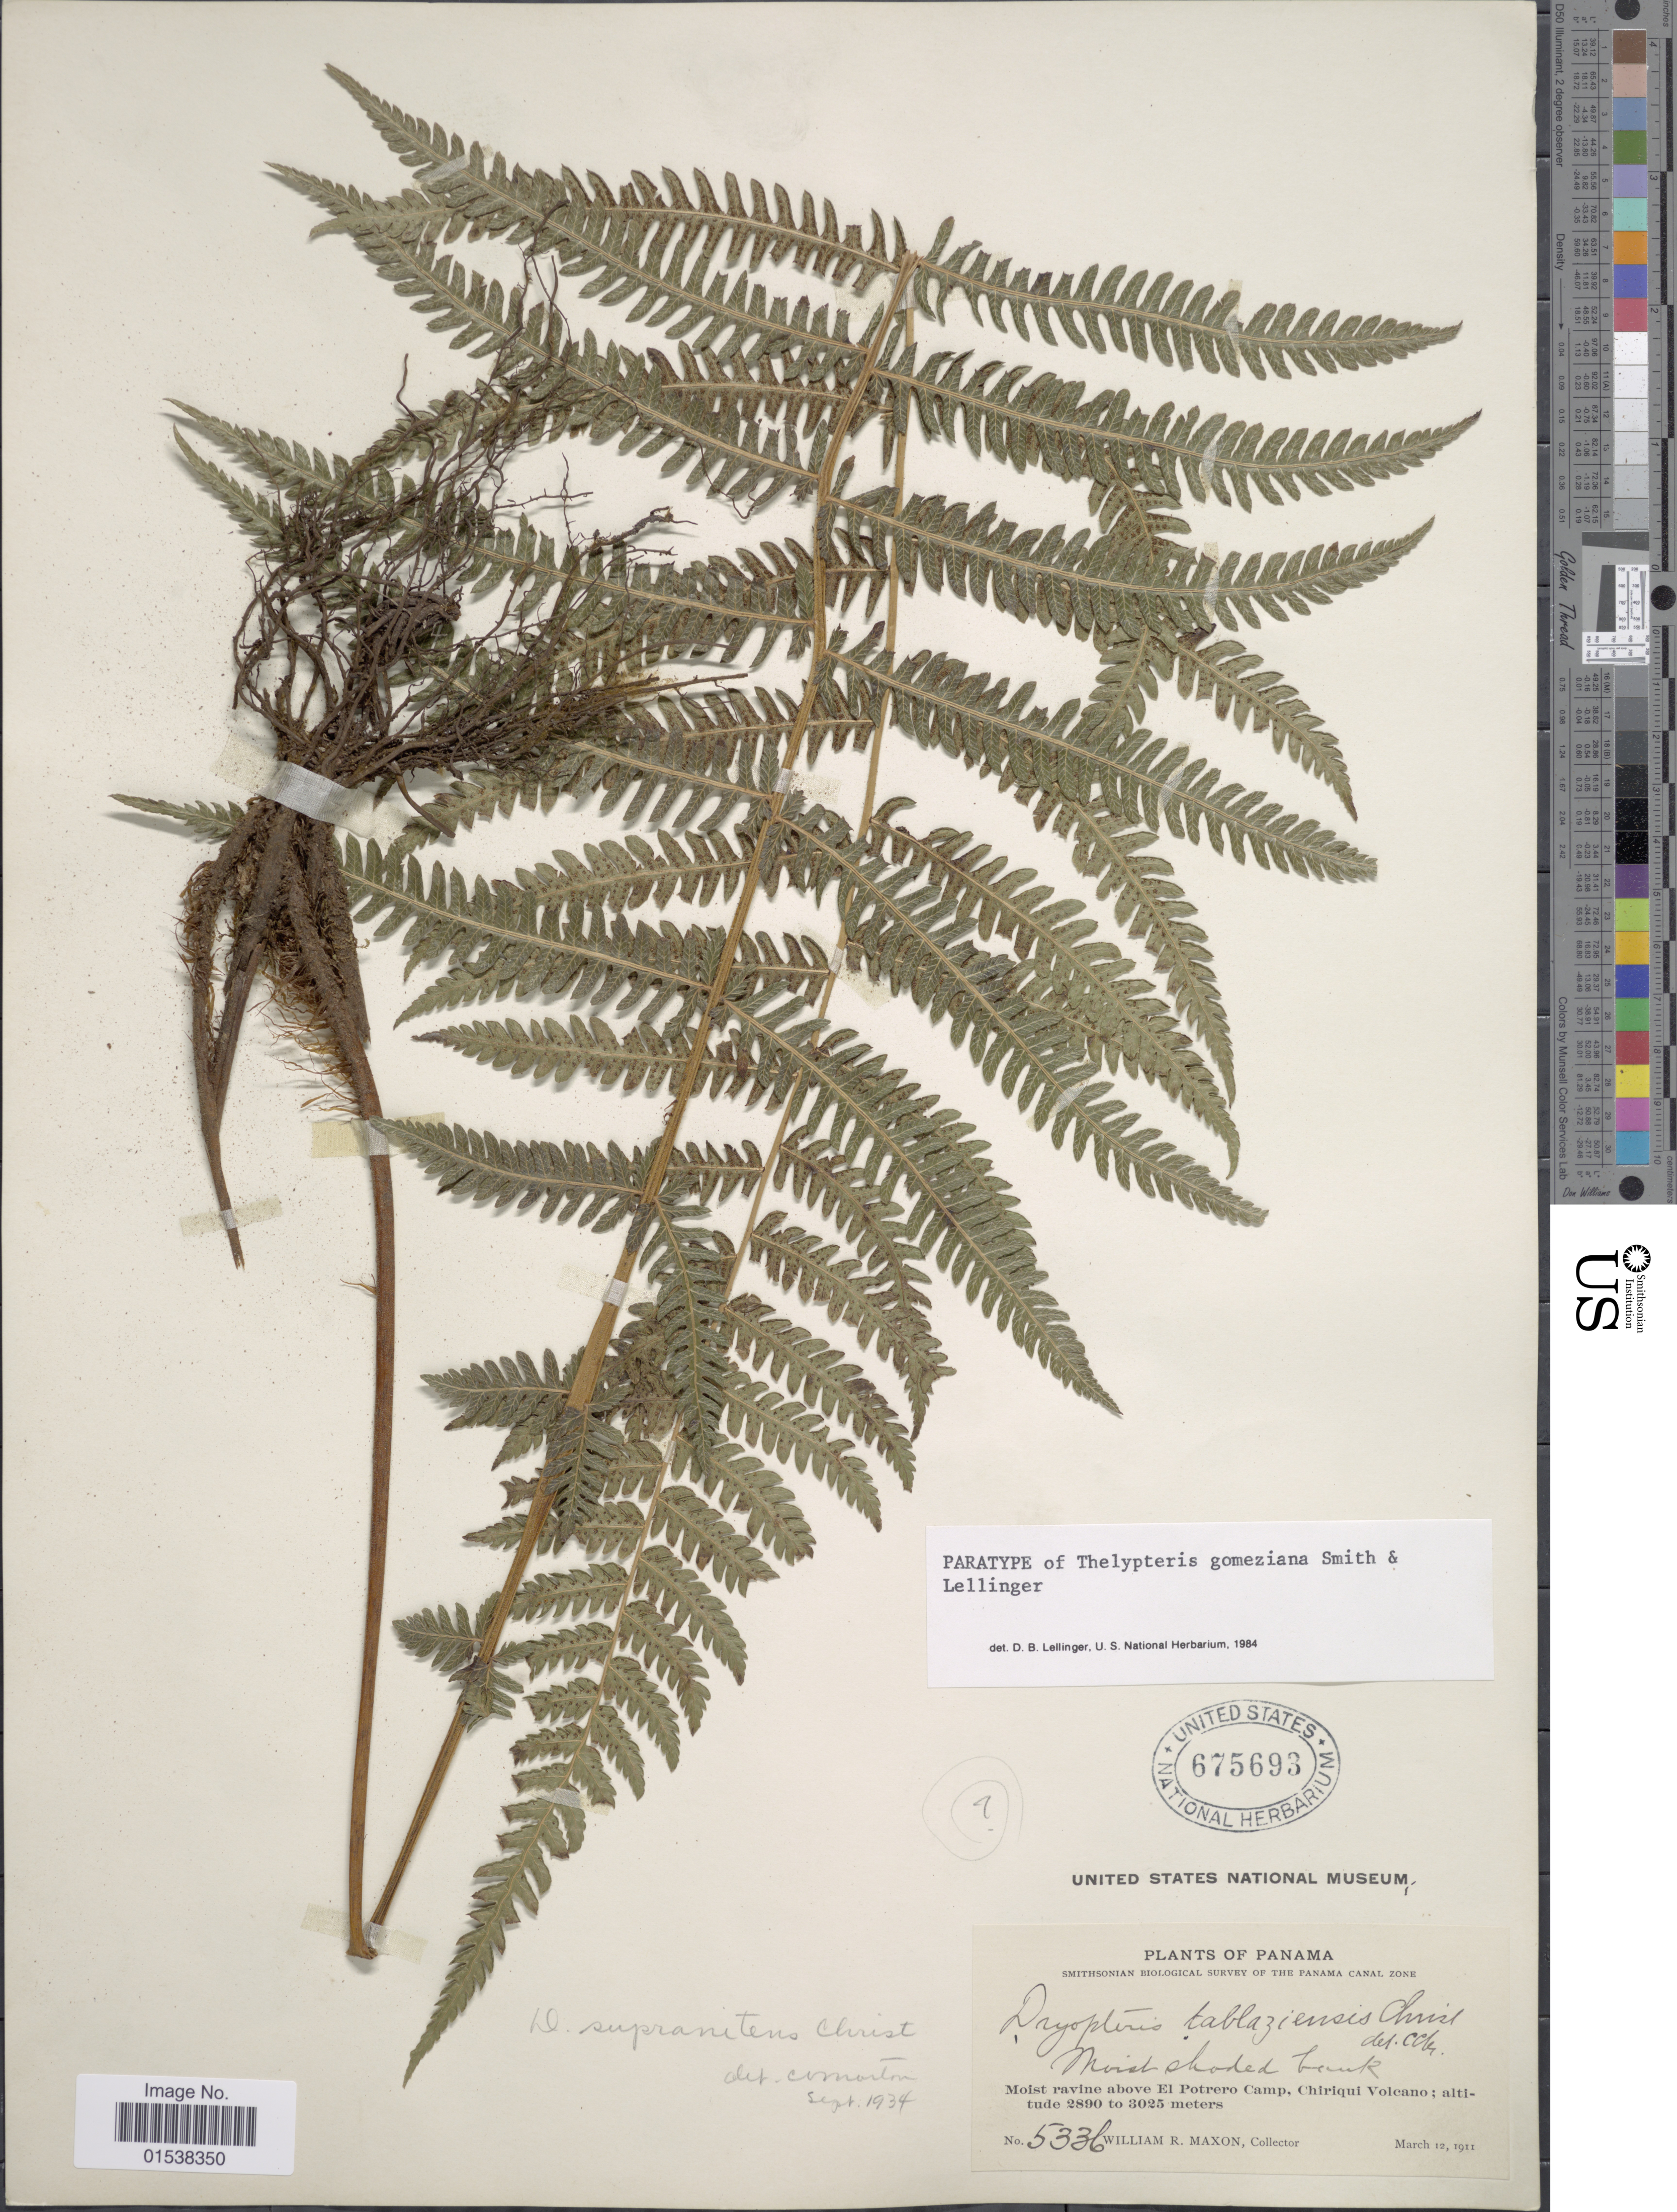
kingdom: Plantae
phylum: Tracheophyta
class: Polypodiopsida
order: Polypodiales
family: Thelypteridaceae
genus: Amauropelta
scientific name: Amauropelta gomeziana (A.R. Sm. & Lellinger) comb. nov., ined. 2015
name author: (A.R. Sm. & Lellinger)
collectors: W. R. Maxon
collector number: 5336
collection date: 1911-03-12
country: Panama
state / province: Chiriqui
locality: Moist ravine above El Potrero Camp, Chiriqui Volcano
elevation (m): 2890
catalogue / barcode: US 675693